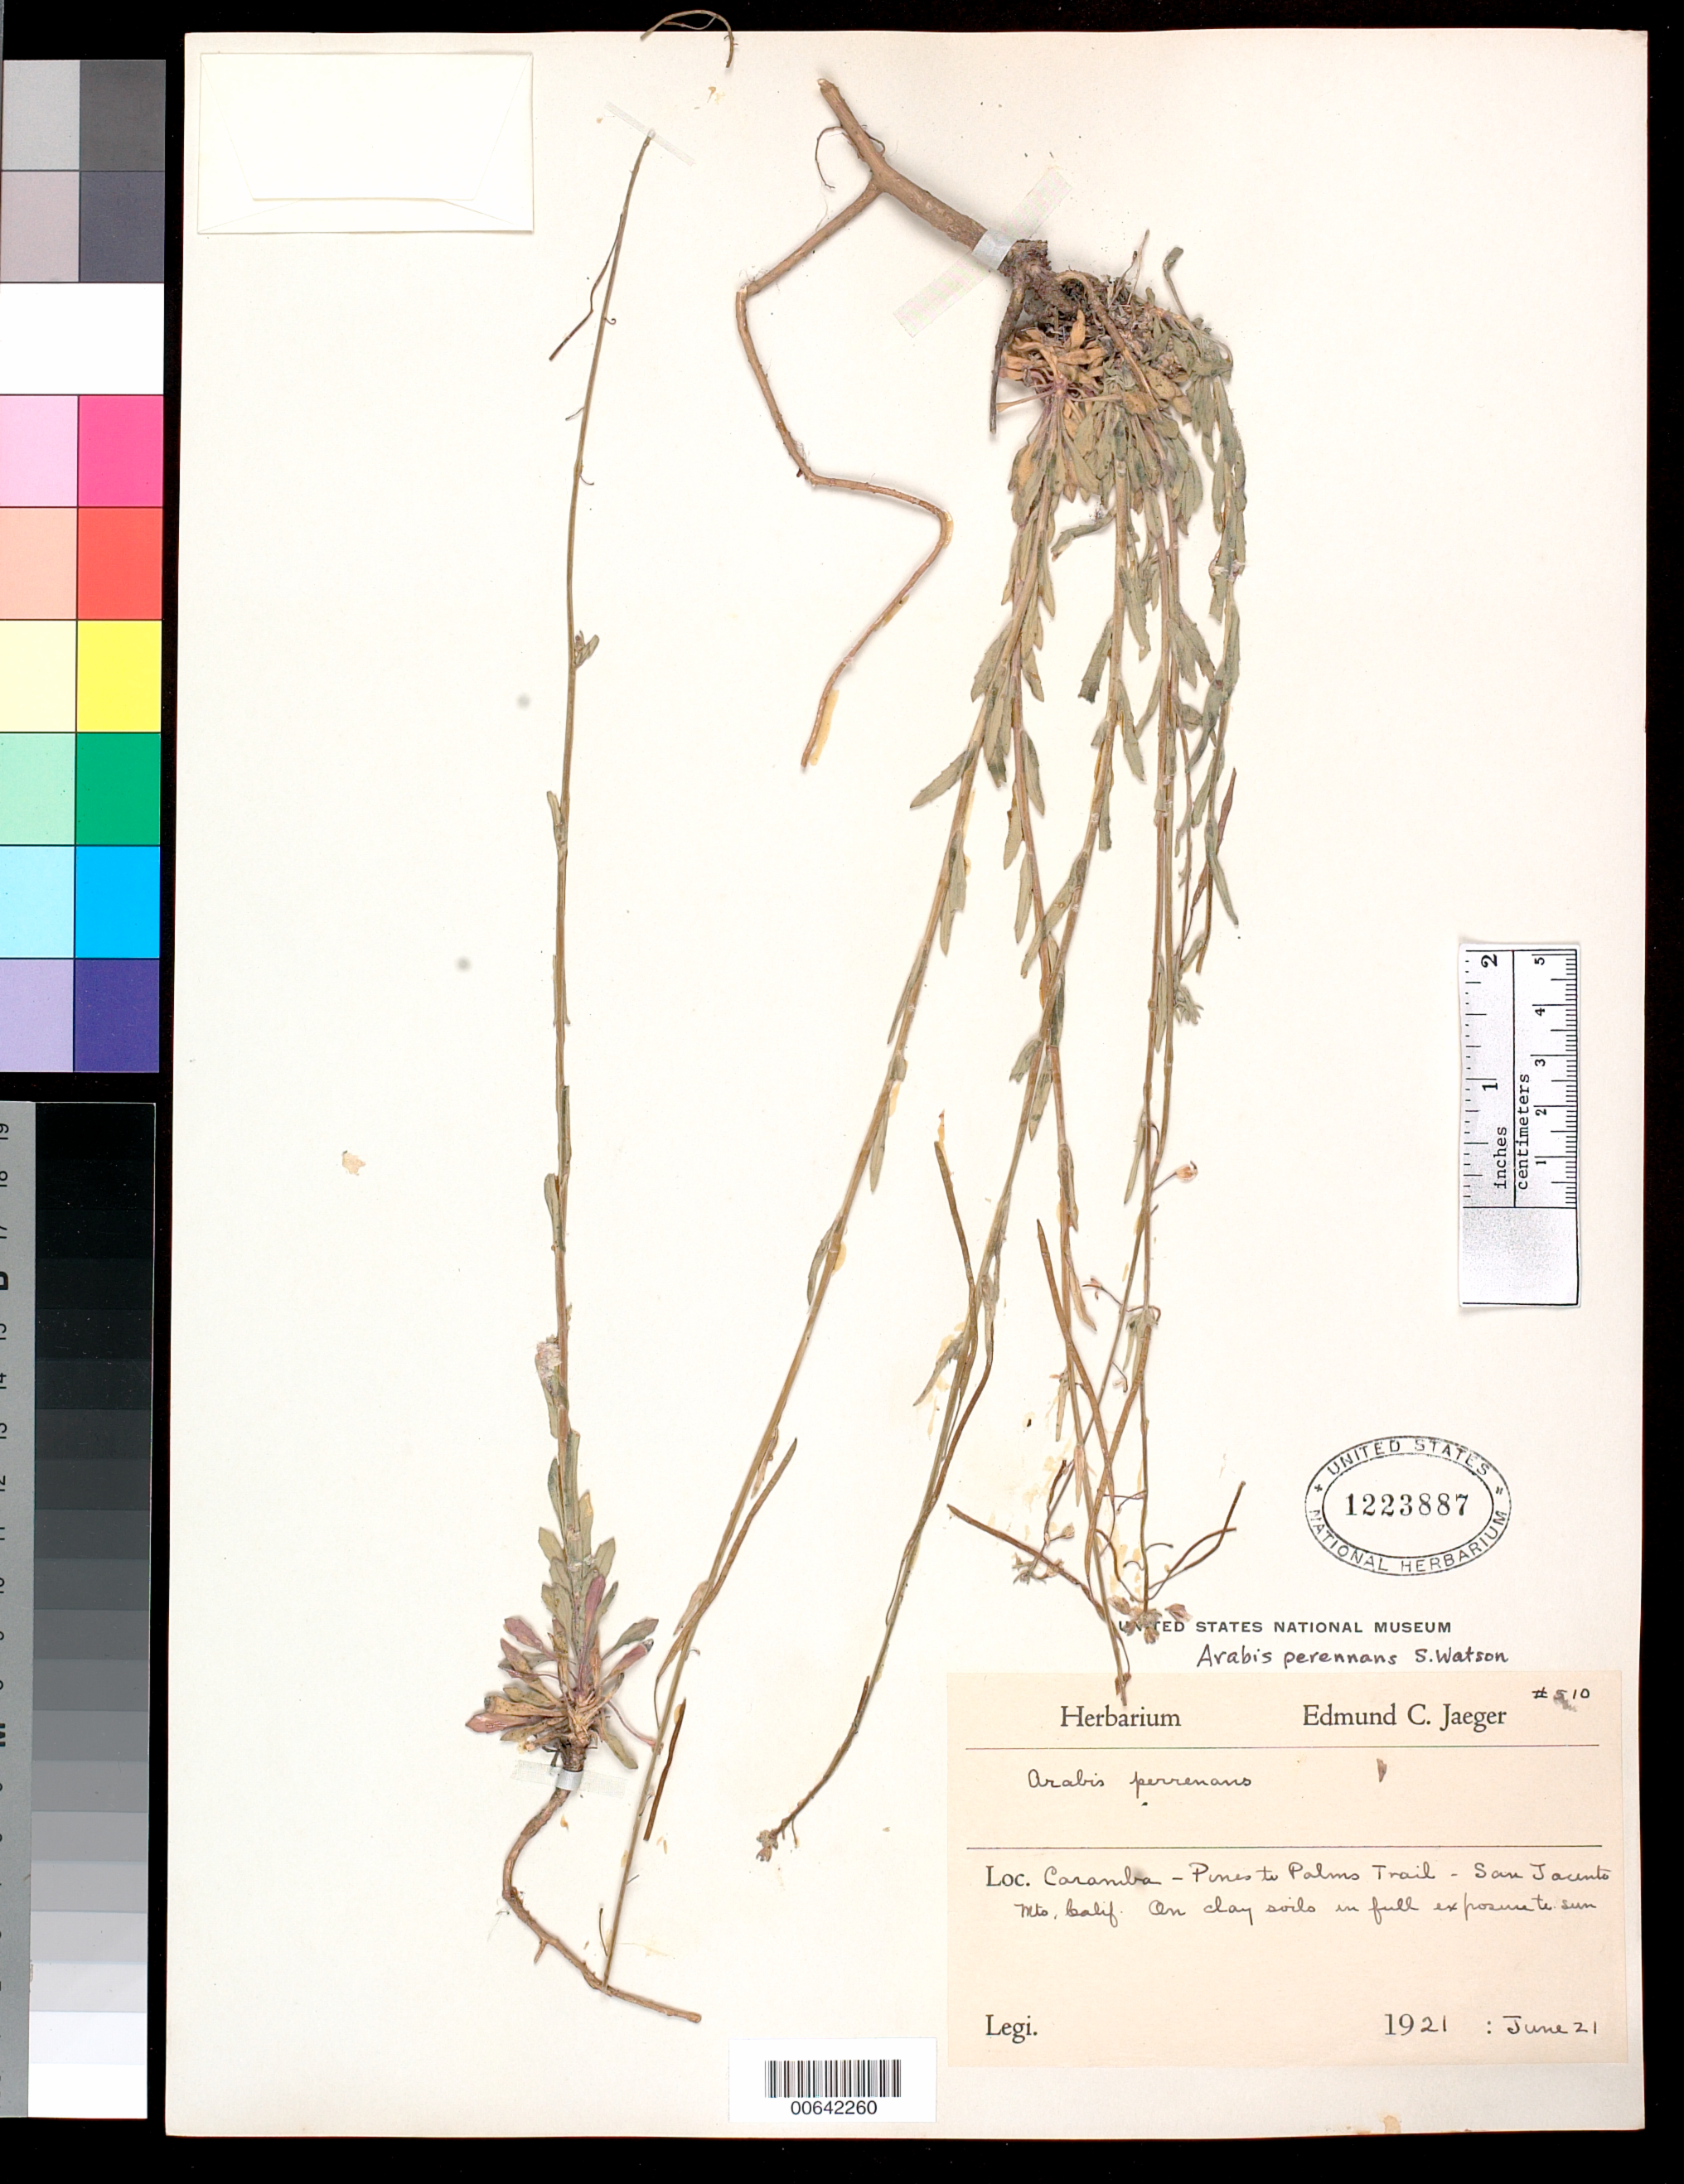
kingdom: Plantae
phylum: Tracheophyta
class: Magnoliopsida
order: Brassicales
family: Brassicaceae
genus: Arabis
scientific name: Arabis perennans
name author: S. Watson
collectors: E. Jaeger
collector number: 510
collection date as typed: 21 Jun 1921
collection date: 1921-06-21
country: United States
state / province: California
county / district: Riverside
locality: Caramba - Pines to Palms Trail - San Jacinto Mts.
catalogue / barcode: US 1223887